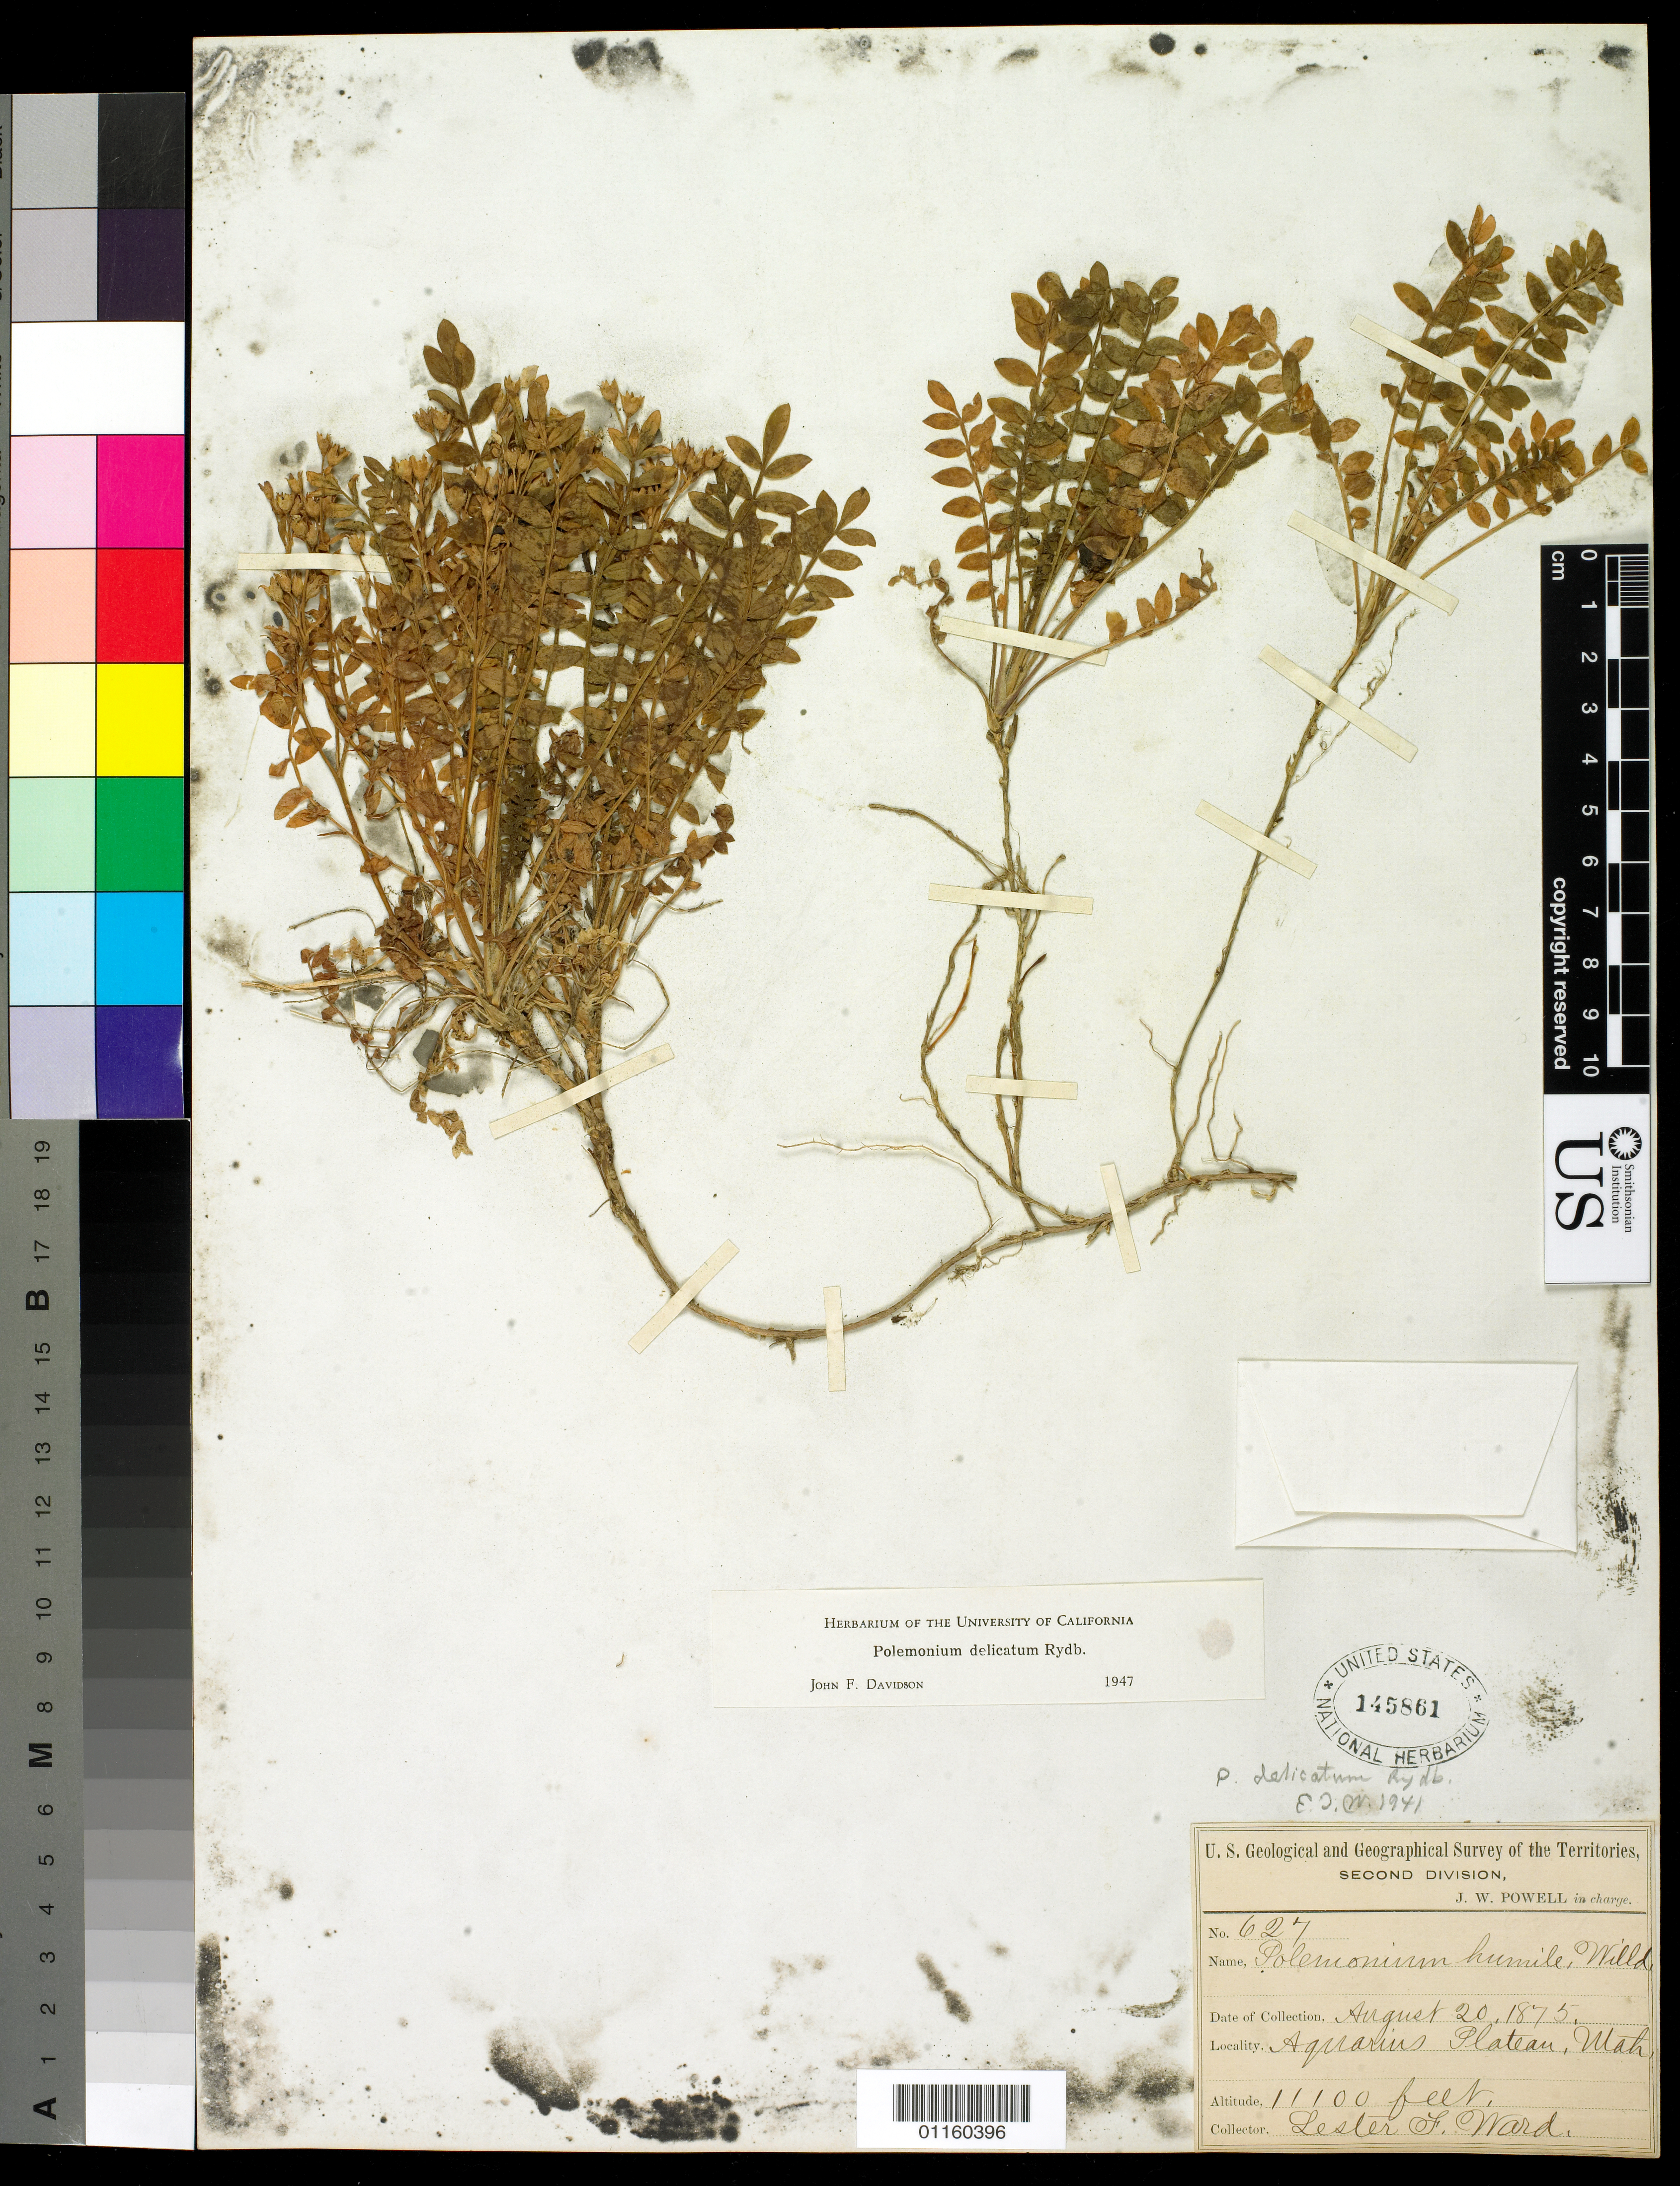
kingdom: Plantae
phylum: Tracheophyta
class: Magnoliopsida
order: Ericales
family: Polemoniaceae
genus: Polemonium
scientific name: Polemonium delicatum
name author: Rydb.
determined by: Davidson, J. F.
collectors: L. F. Ward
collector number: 627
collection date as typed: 20 Aug 1875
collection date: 1875-08-20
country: United States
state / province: Utah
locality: Aquarius Plateau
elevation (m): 3383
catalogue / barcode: US 145861